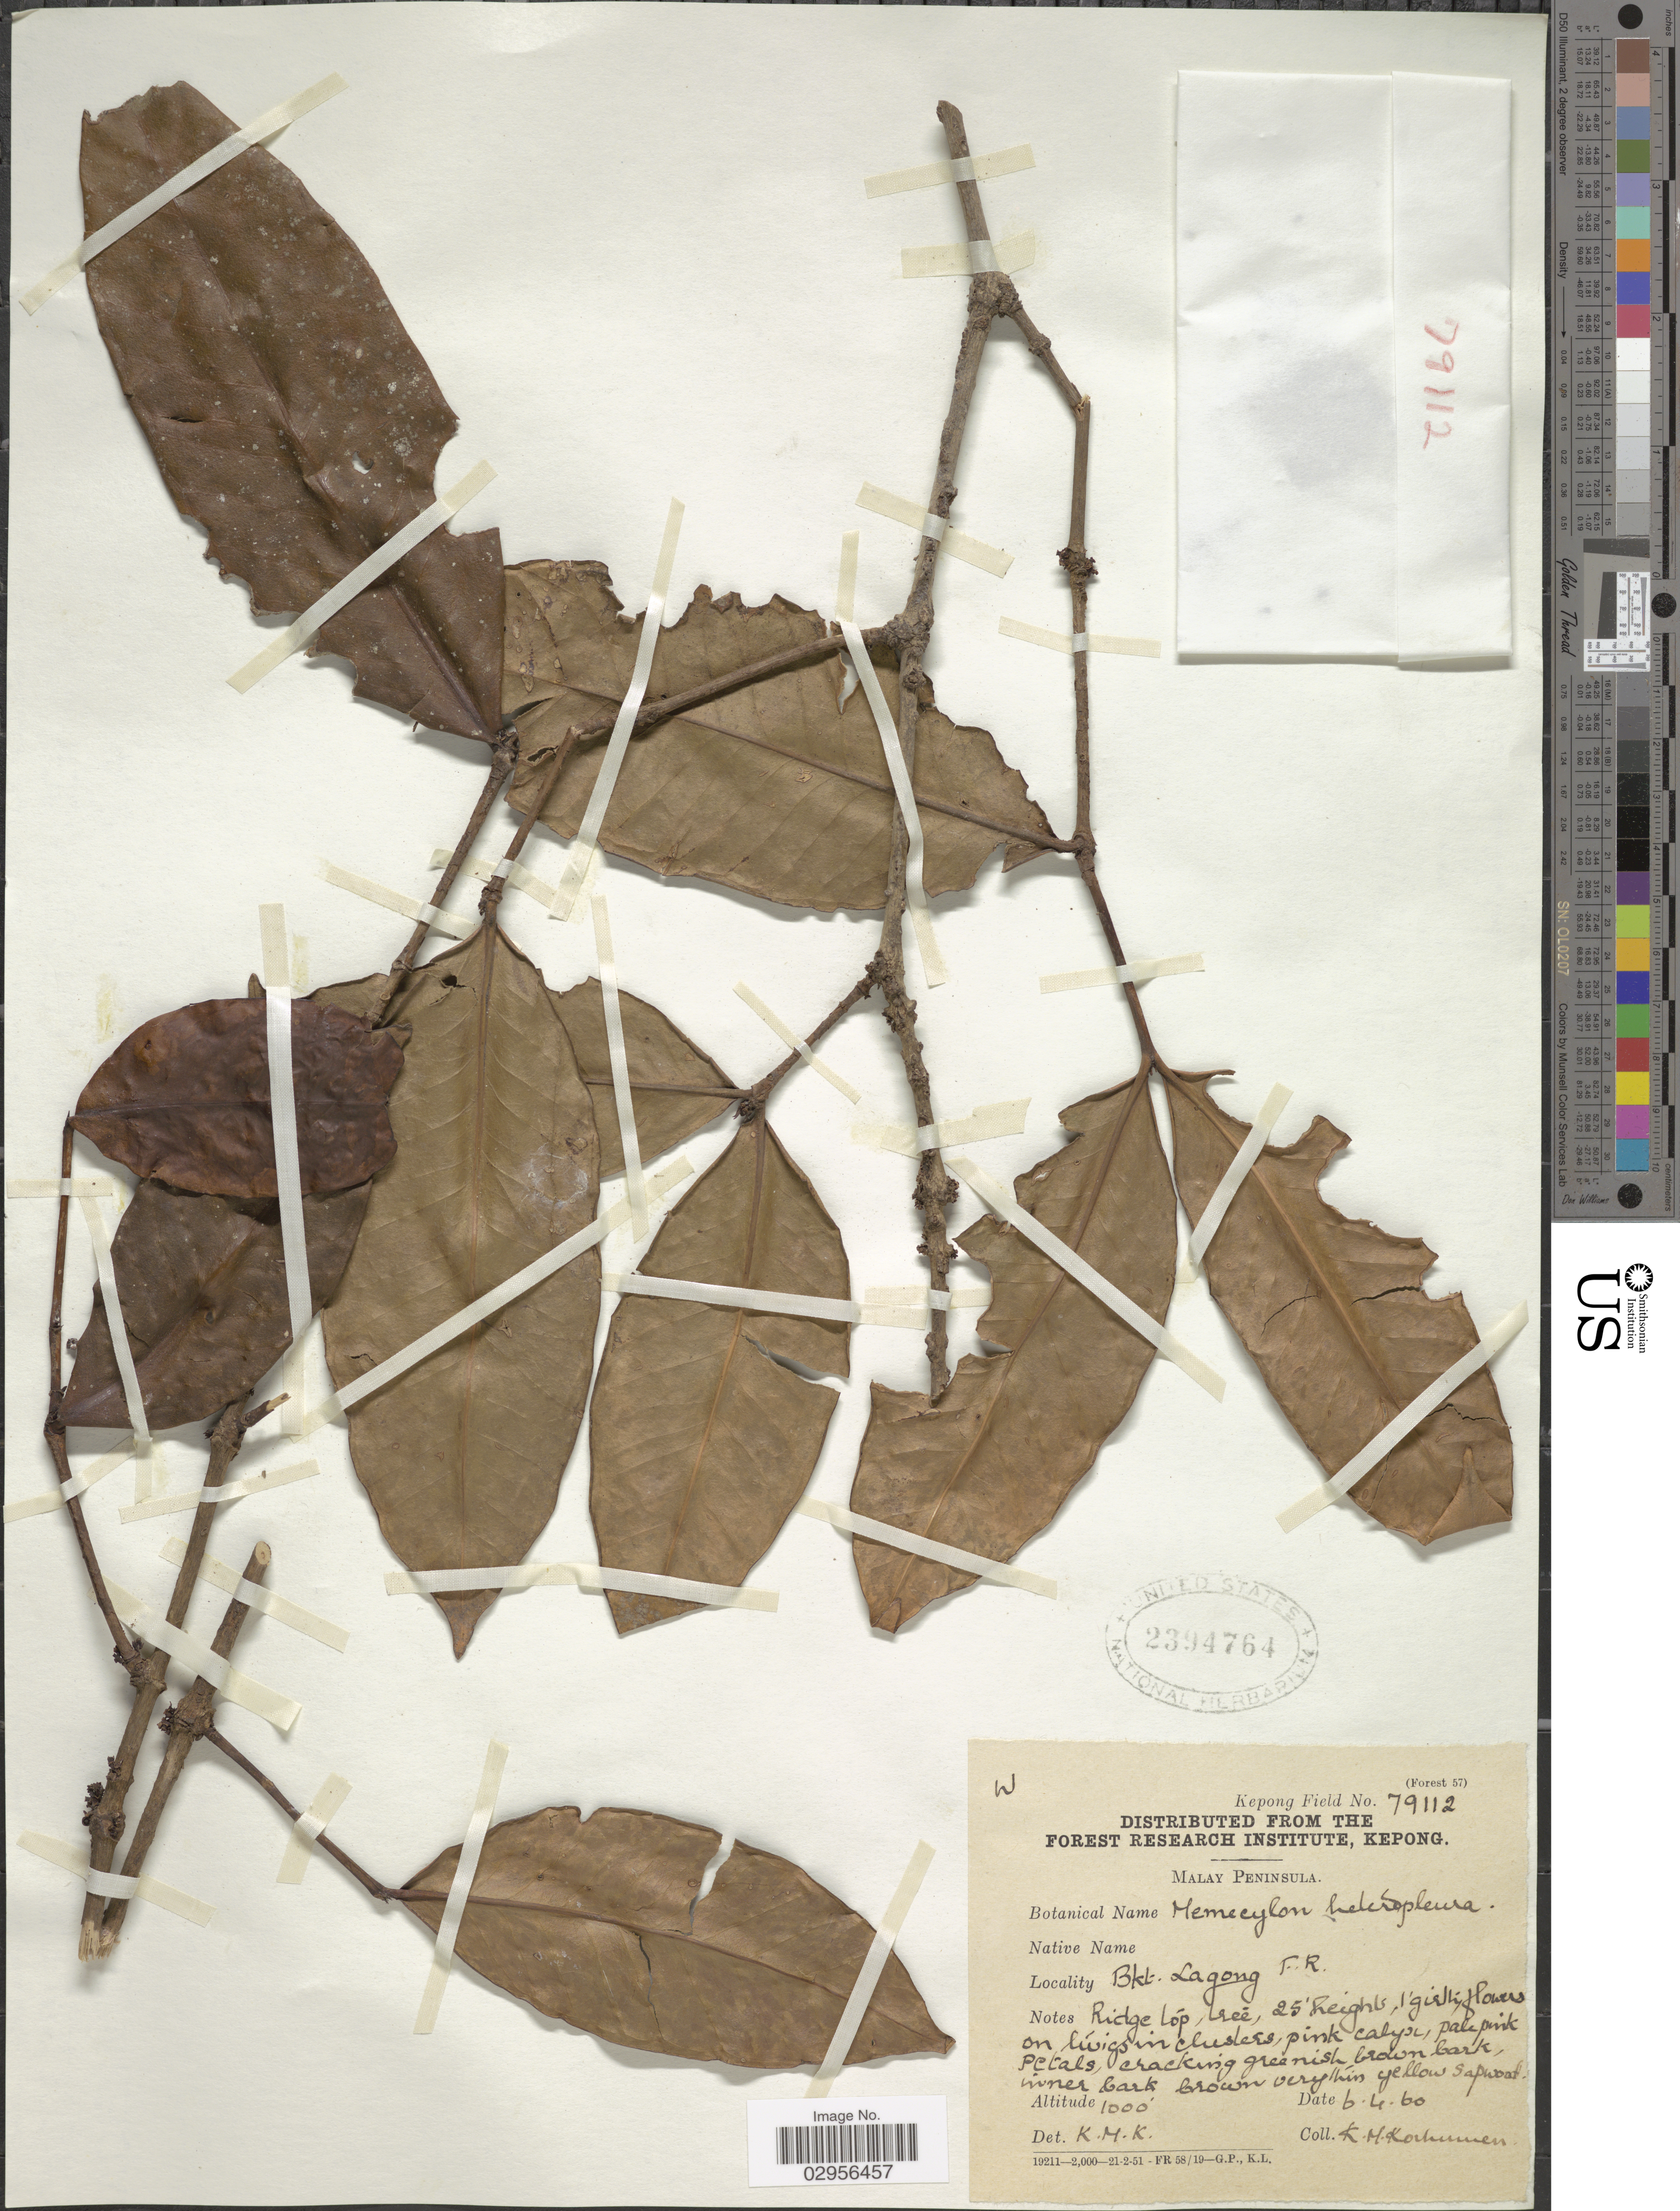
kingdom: Plantae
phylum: Tracheophyta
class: Magnoliopsida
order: Myrtales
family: Melastomataceae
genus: Memecylon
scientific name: Memecylon heteropleurum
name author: Blume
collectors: K. Kochummen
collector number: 79112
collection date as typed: Transcribed d/m/y: 6/4/60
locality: Bkt. Lagong, F.R.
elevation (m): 305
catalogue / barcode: US 2394764